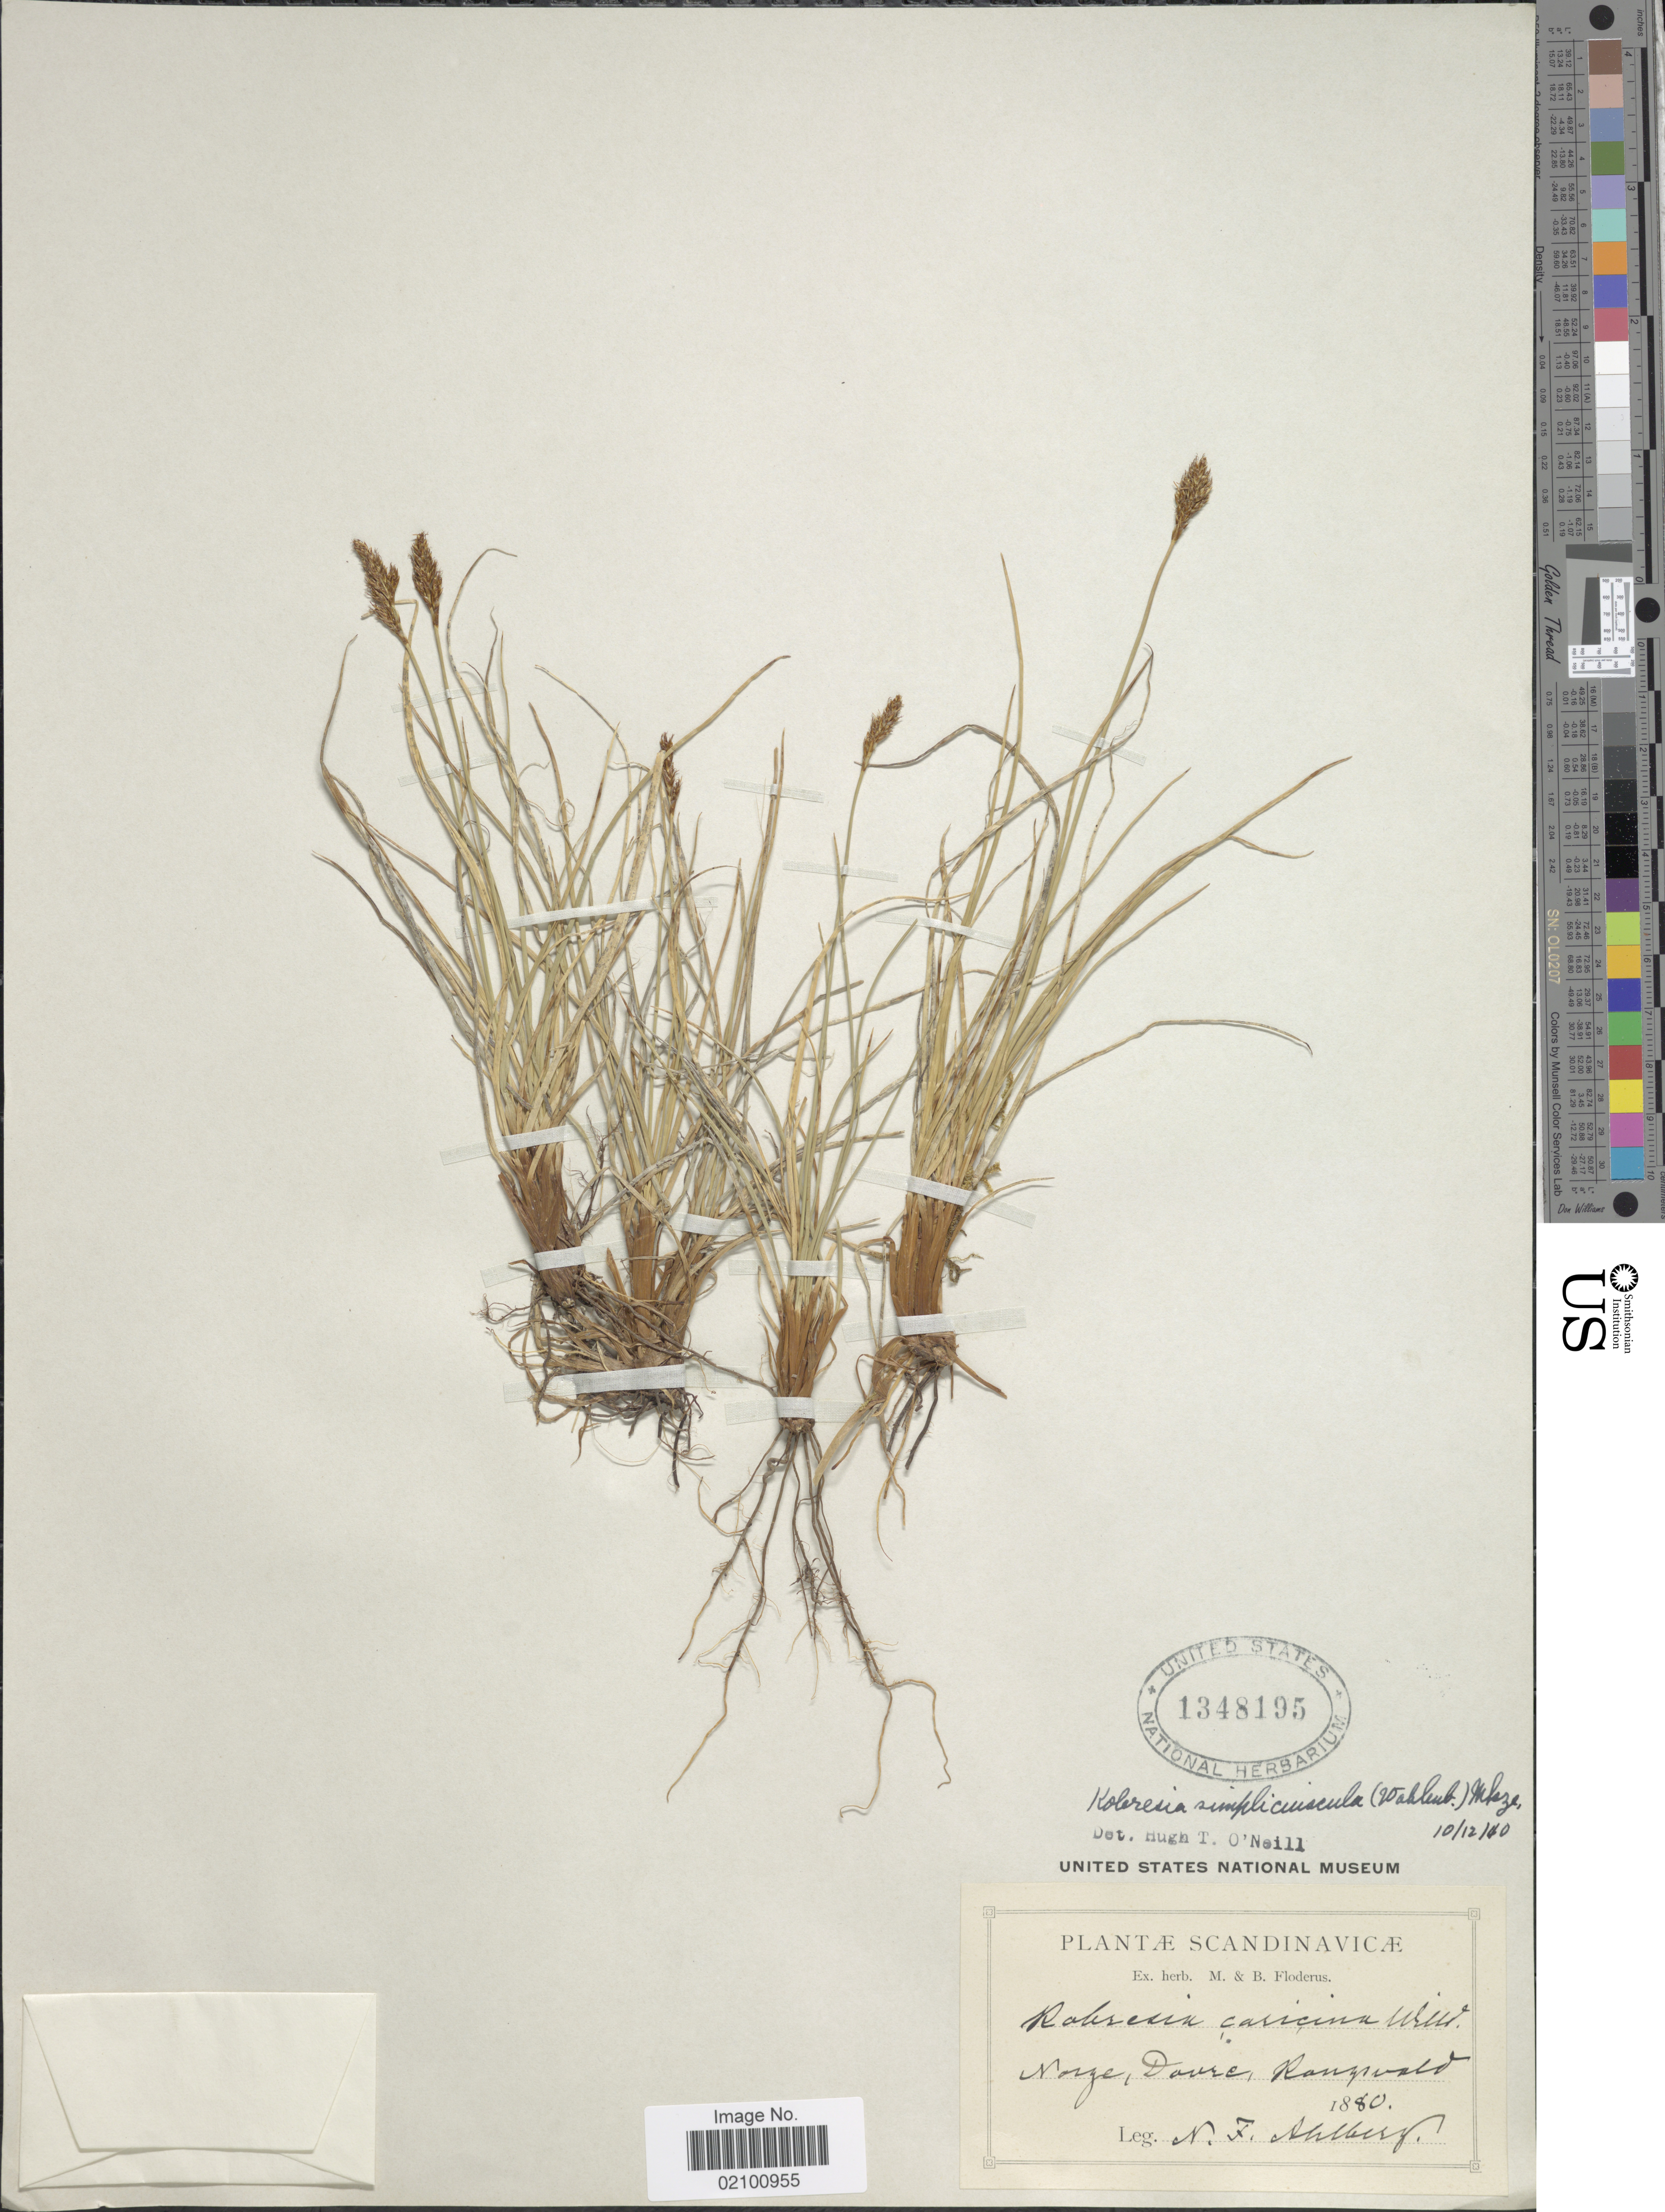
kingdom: Plantae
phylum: Tracheophyta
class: Liliopsida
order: Poales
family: Cyperaceae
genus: Carex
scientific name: Carex simpliciuscula subsp. simpliciuscula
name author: Wahlenb.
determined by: Strong, M. T., (US), Smithsonian Institution - National Museum of Natural History (UNITED STATES)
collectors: N. Ahlberg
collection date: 1880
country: Norway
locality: Scandinavicae, Norge, Dovre, Kongsvold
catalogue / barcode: US 1348195